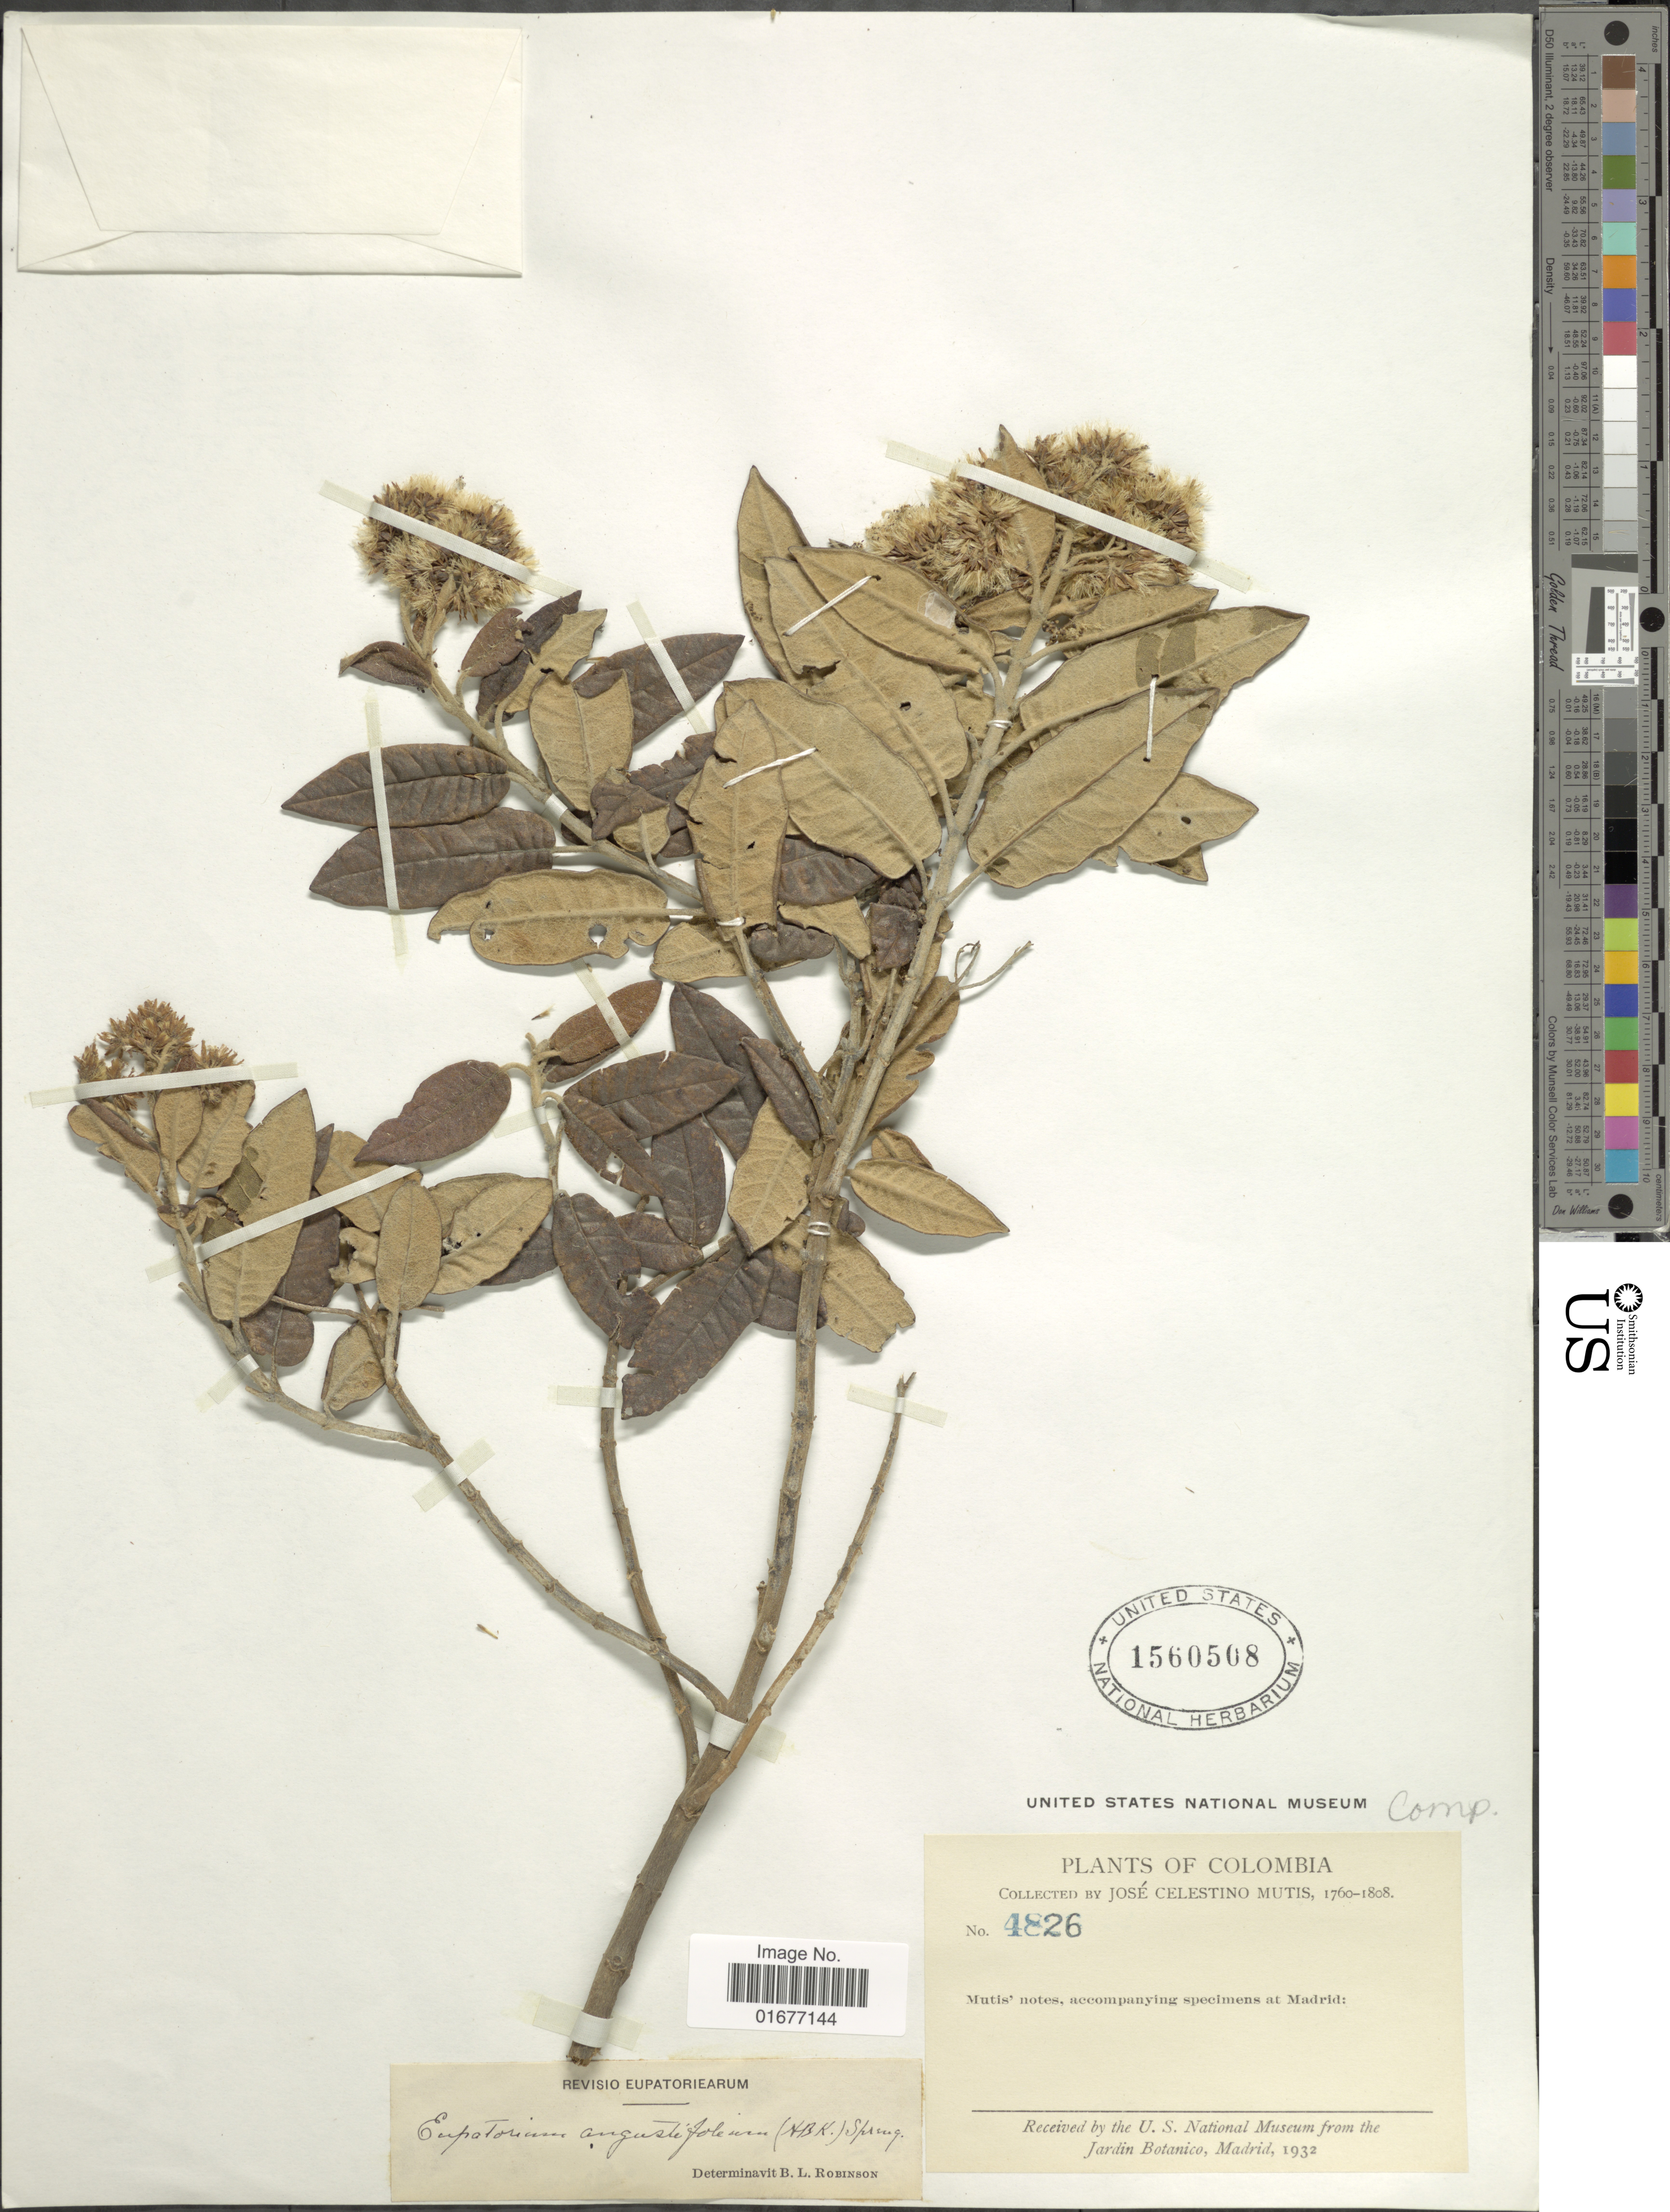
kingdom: Plantae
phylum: Tracheophyta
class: Magnoliopsida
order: Asterales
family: Asteraceae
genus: Ageratina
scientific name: Ageratina angustifolia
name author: (Kunth) R.M. King & H. Rob.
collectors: J. C. B. Mutis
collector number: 4826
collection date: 1760/1808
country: Colombia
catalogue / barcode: US 1560508